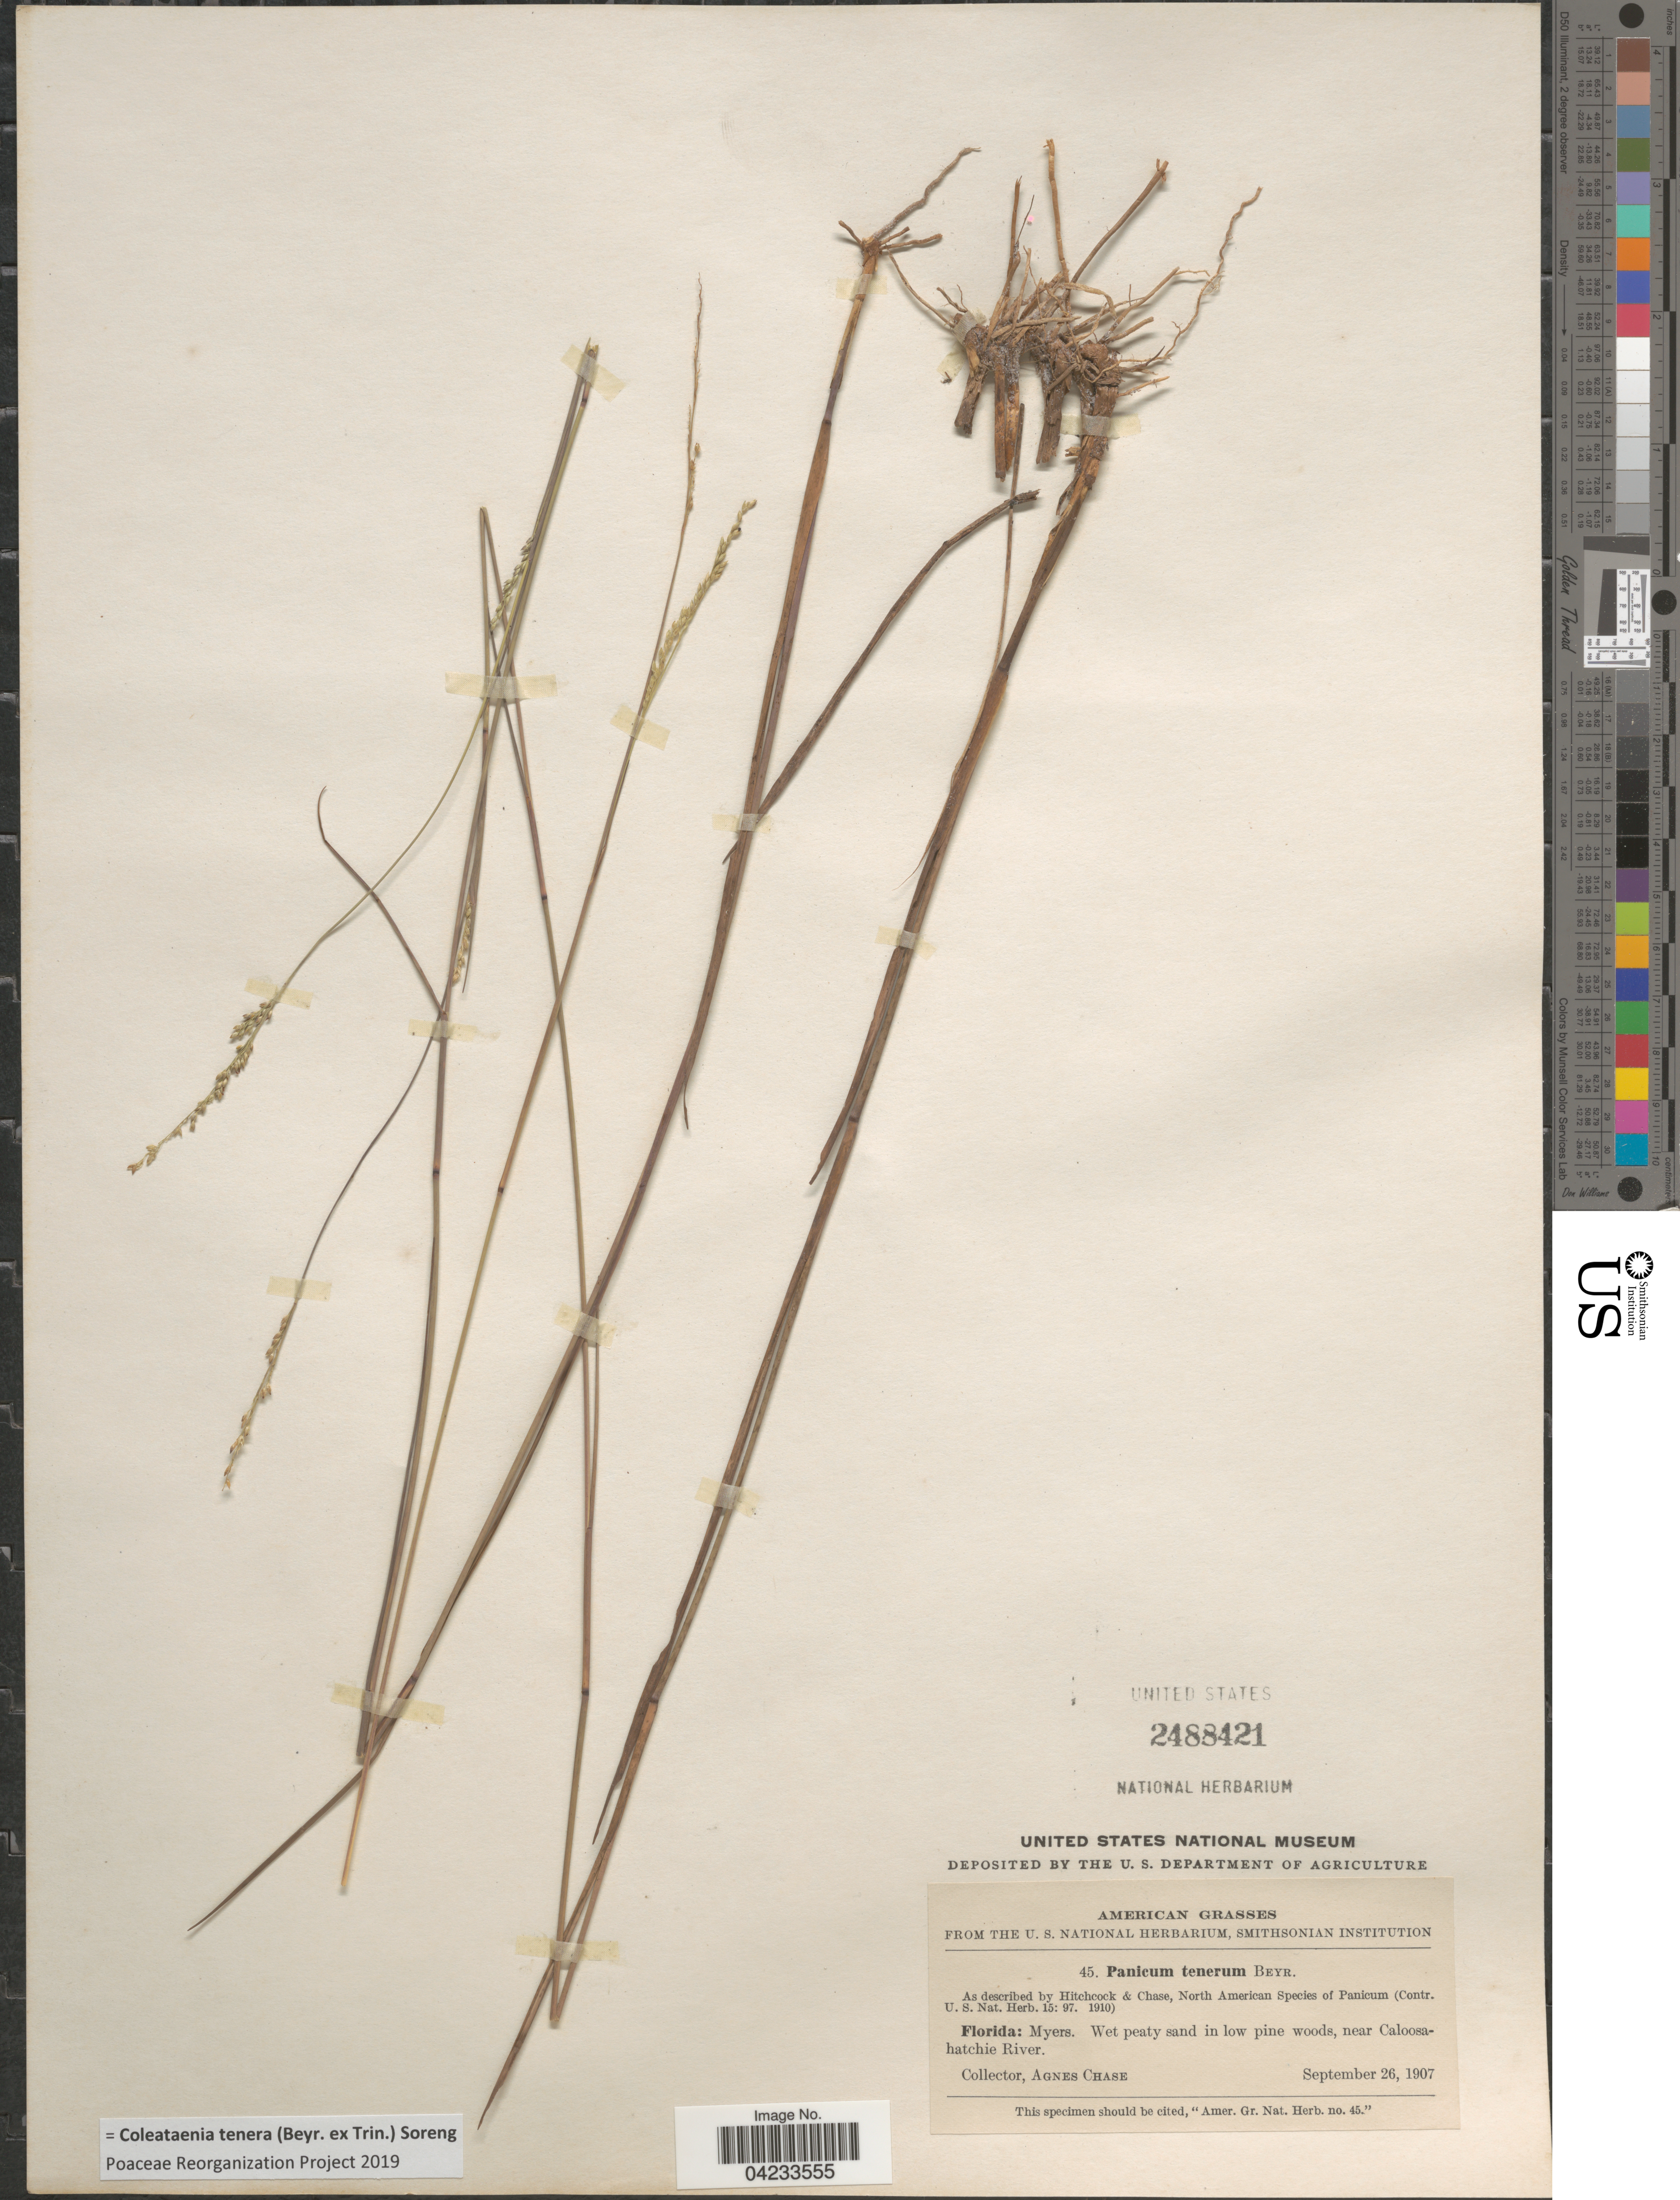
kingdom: Plantae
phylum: Tracheophyta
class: Liliopsida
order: Poales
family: Poaceae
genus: Coleataenia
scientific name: Coleataenia tenera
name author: (Beyr. ex Trin.) Soreng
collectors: A. Chase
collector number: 45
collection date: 1907-09-26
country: United States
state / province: Florida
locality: Myers. Wet peaty sand in low pine woods, near Caloosahatchie River.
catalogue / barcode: US 2488421